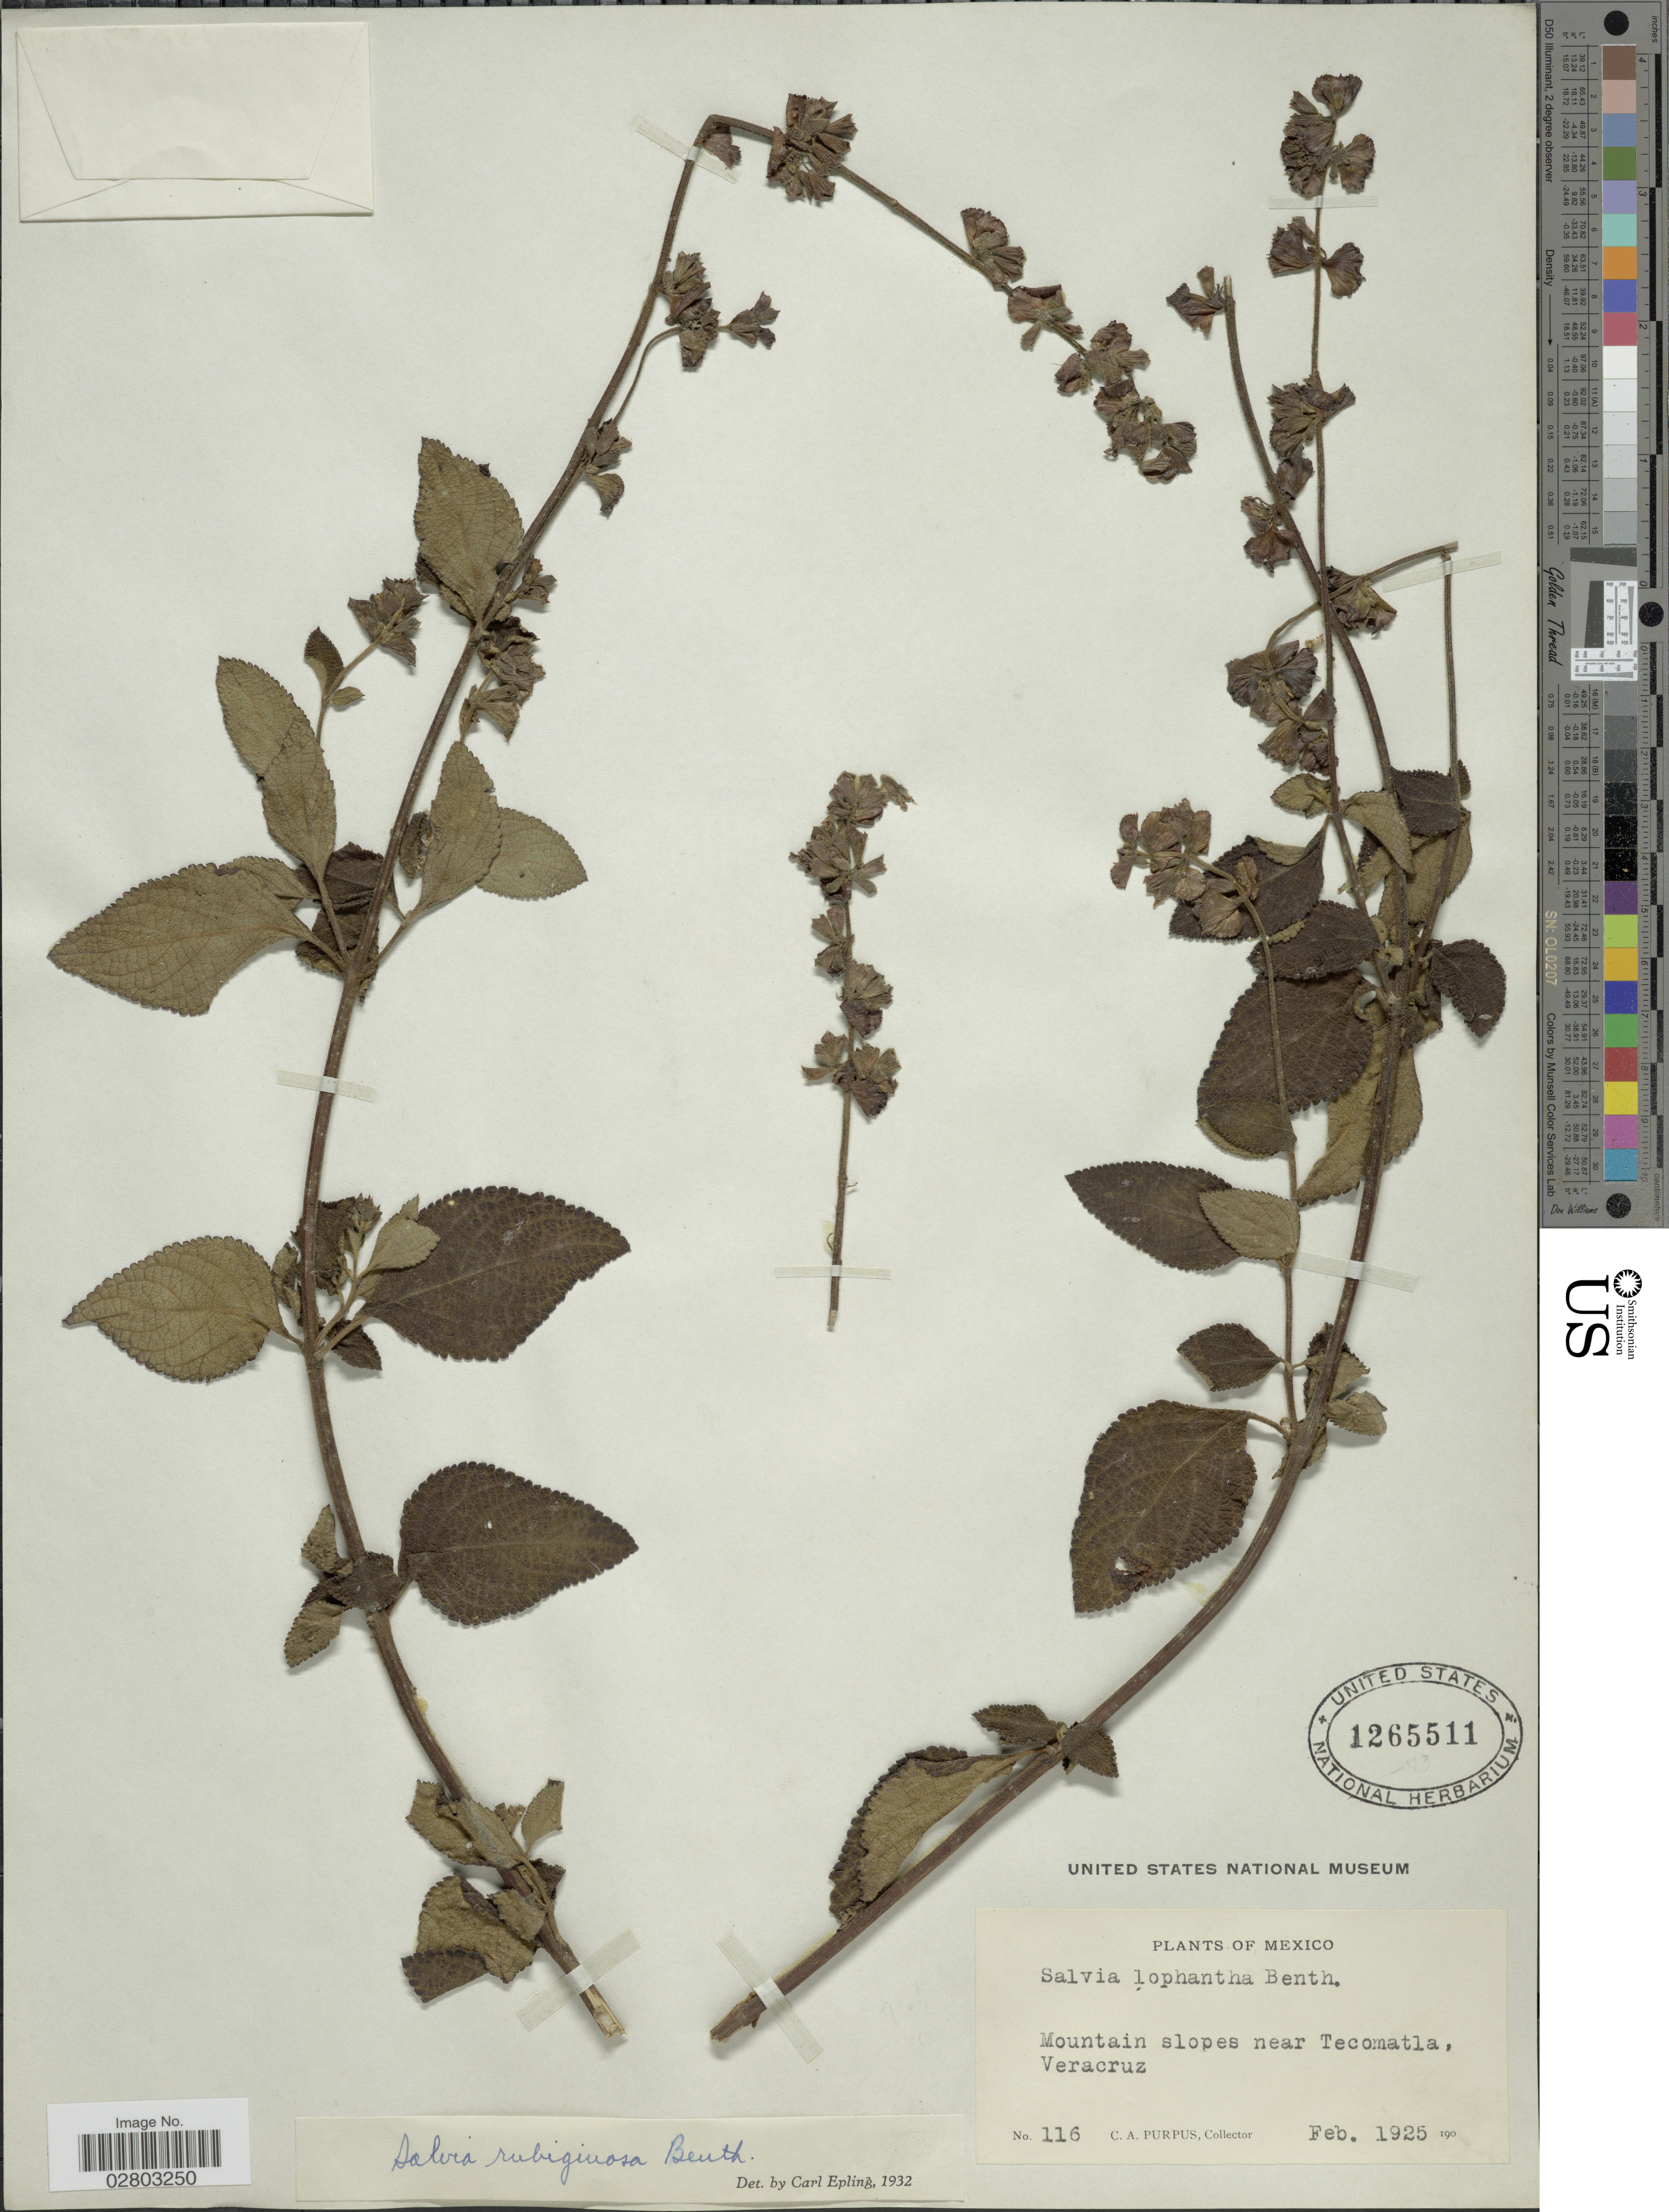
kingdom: Plantae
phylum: Tracheophyta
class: Magnoliopsida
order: Lamiales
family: Lamiaceae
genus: Salvia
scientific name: Salvia rubiginosa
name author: Benth.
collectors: C. A. Purpus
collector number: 116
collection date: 1925-02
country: Mexico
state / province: Veracruz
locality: Mountain slopes near Tecomatla, Veracruz.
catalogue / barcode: US 1265511